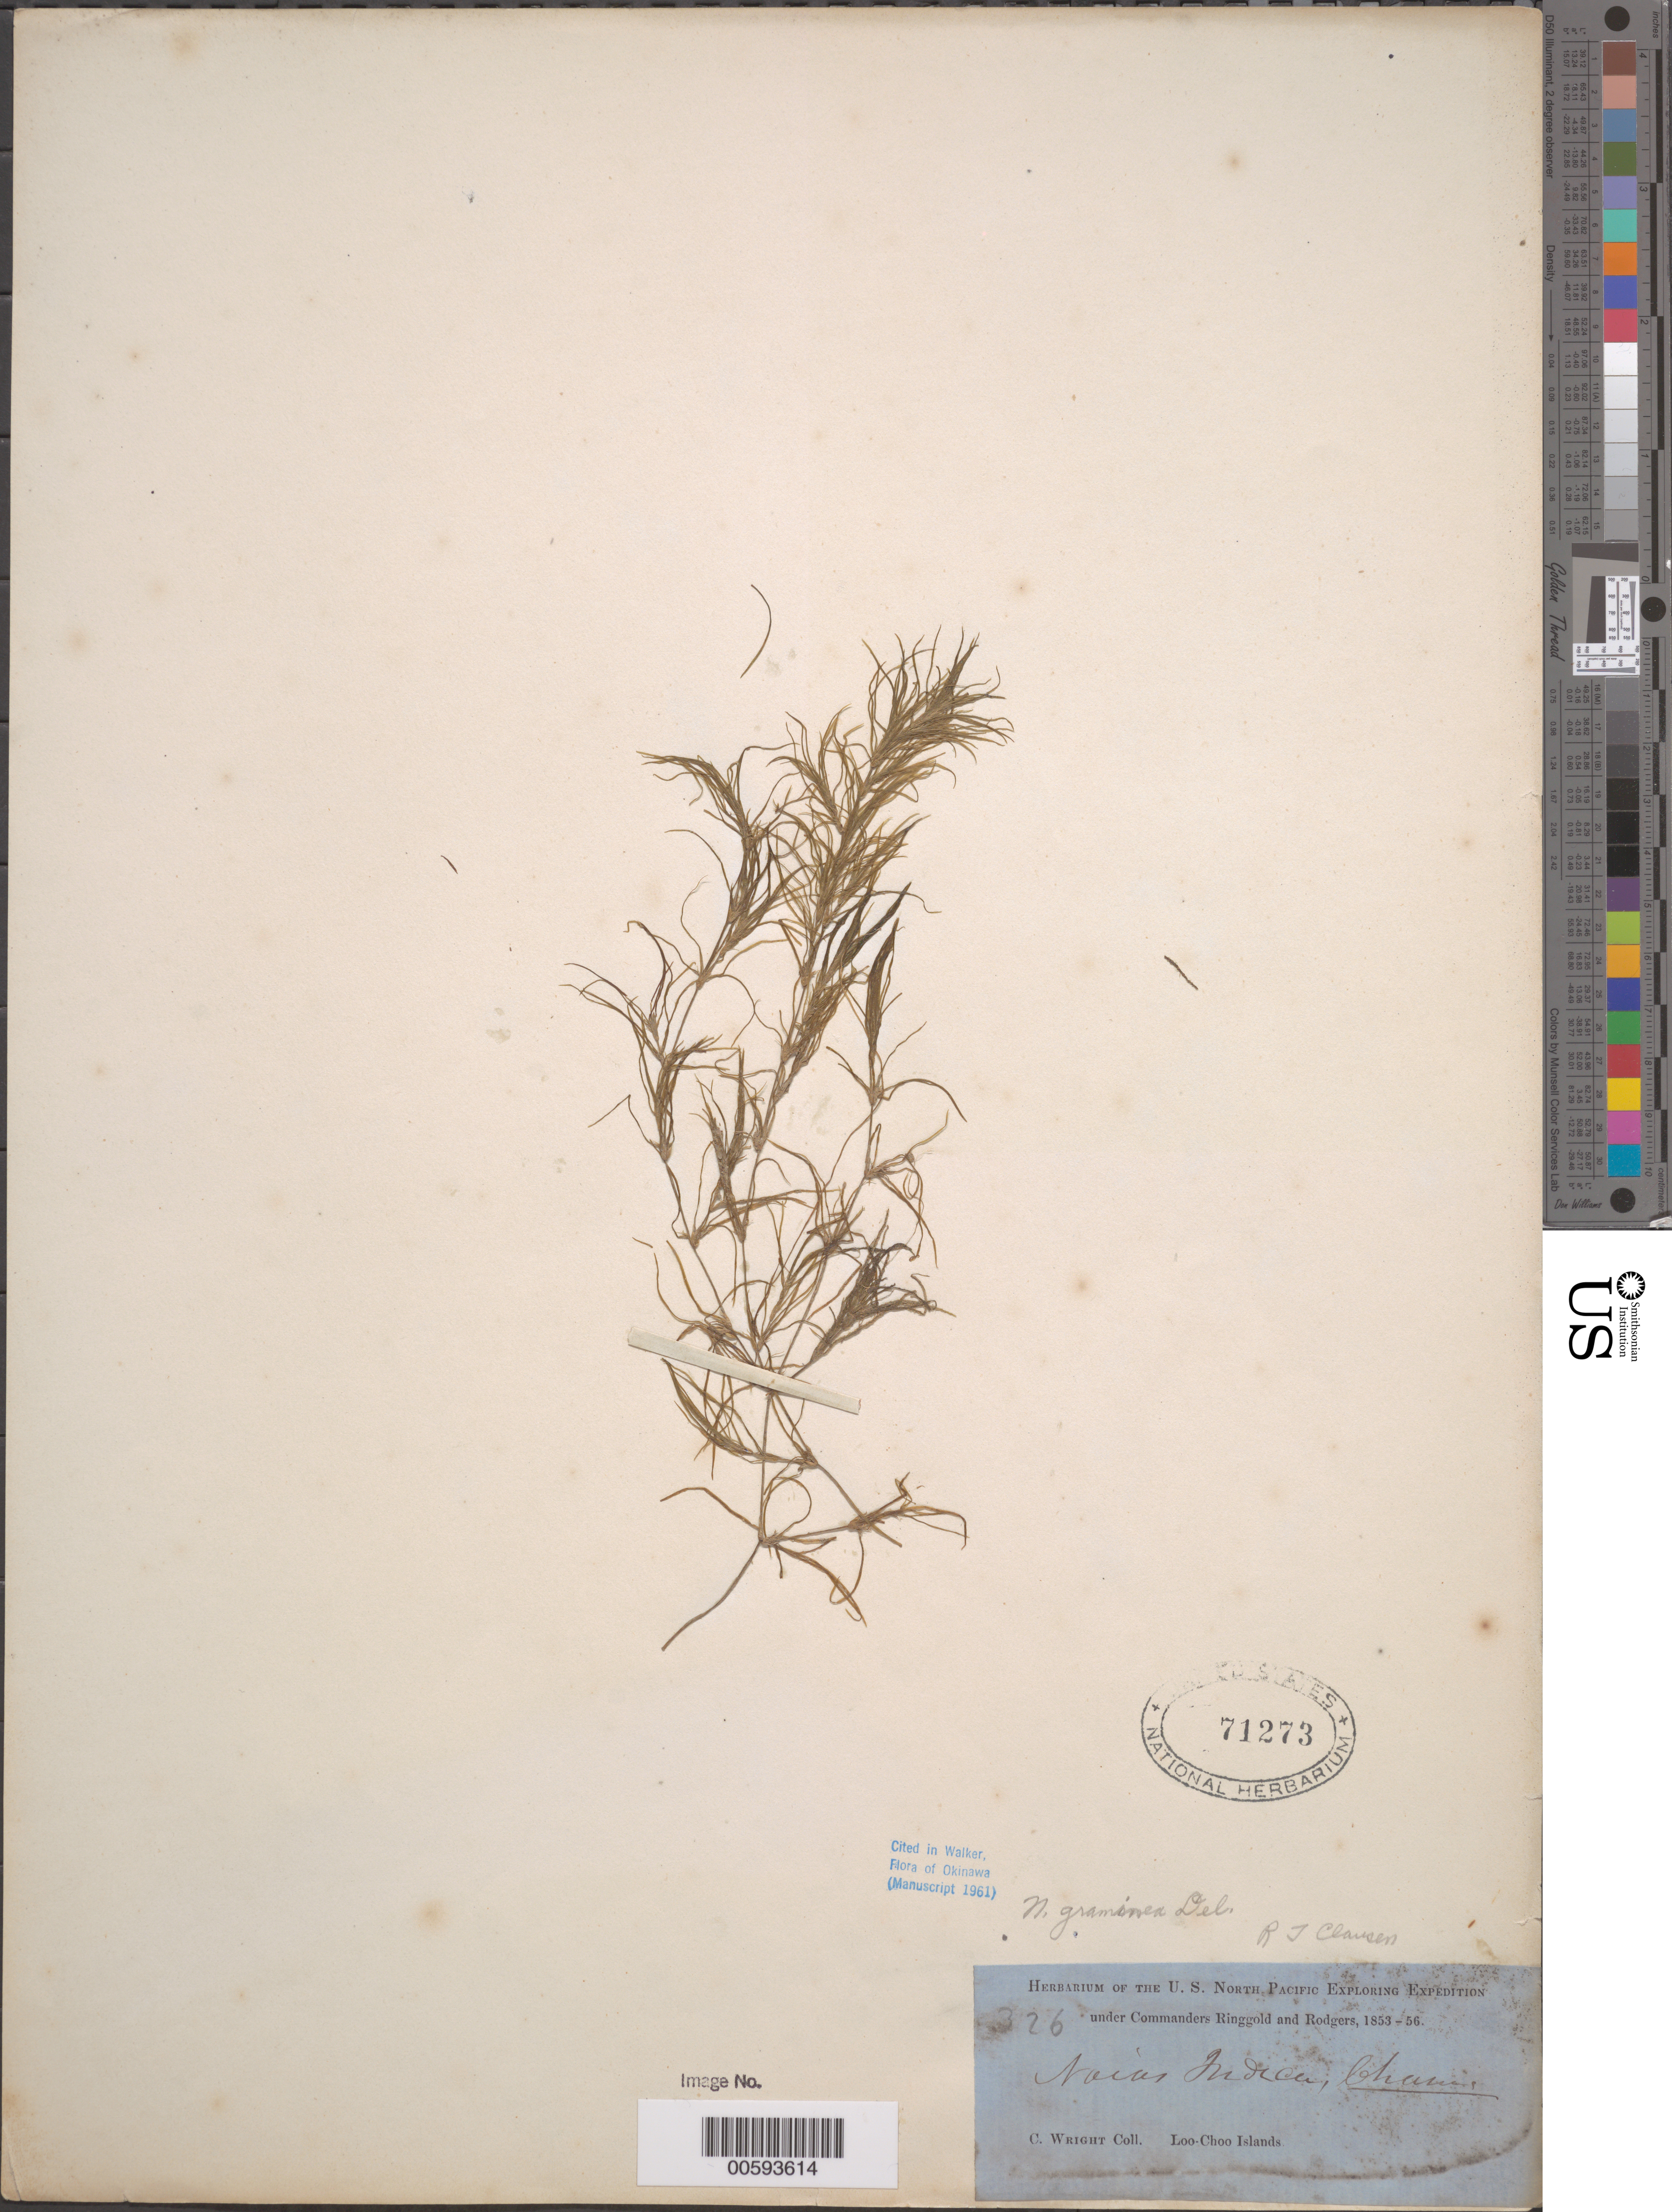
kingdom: Plantae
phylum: Tracheophyta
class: Liliopsida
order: Alismatales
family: Hydrocharitaceae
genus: Najas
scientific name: Najas graminea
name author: Delile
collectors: C. Wright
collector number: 326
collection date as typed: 1853 to -- --- 1856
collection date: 1853/1856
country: Japan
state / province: Okinawa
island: Ryukyu Islands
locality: Loo Choo Is.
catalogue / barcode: US 71273